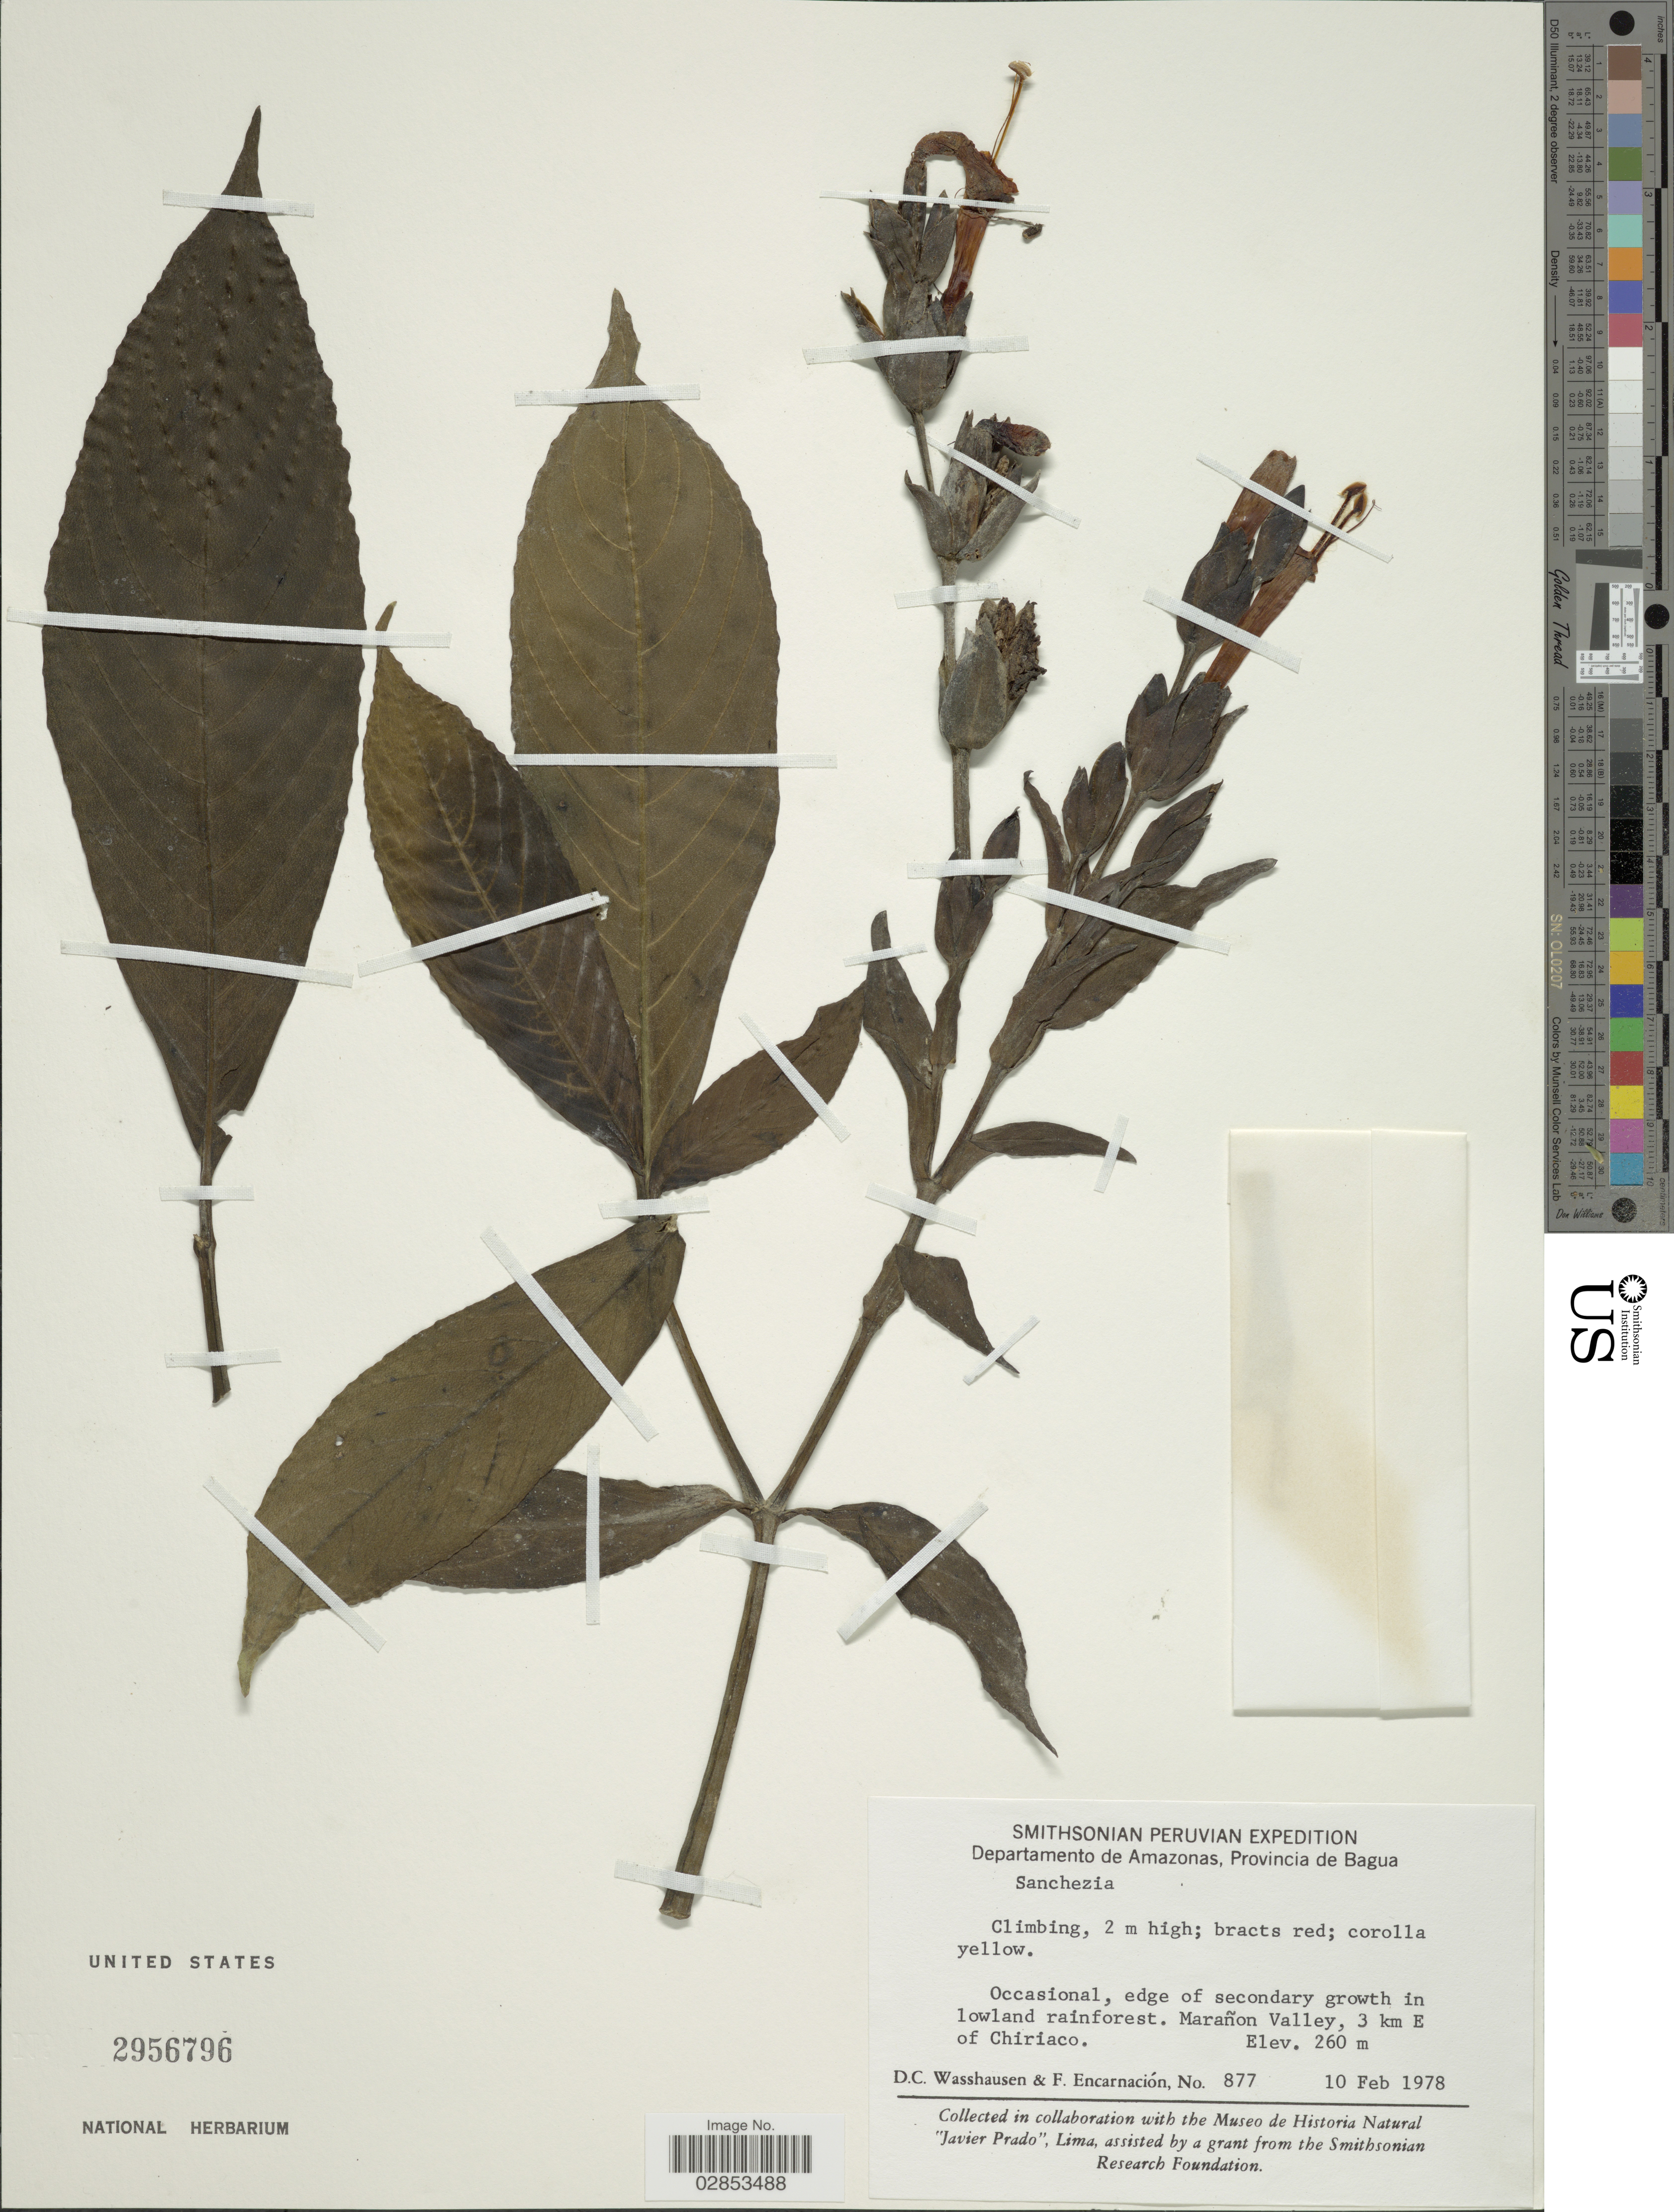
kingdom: Plantae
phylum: Tracheophyta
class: Magnoliopsida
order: Lamiales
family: Acanthaceae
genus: Sanchezia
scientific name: Sanchezia wurdackii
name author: Wassh.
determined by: Azevedo, Igor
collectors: D. C. Wasshausen & F. Encarnación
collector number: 877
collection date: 1978-02-10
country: Peru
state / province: Amazonas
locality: Departamento de Amazonas, Provincia de Bagua. Marañon Valley, 3 km E of Chiriaco.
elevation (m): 260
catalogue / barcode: US 2956796